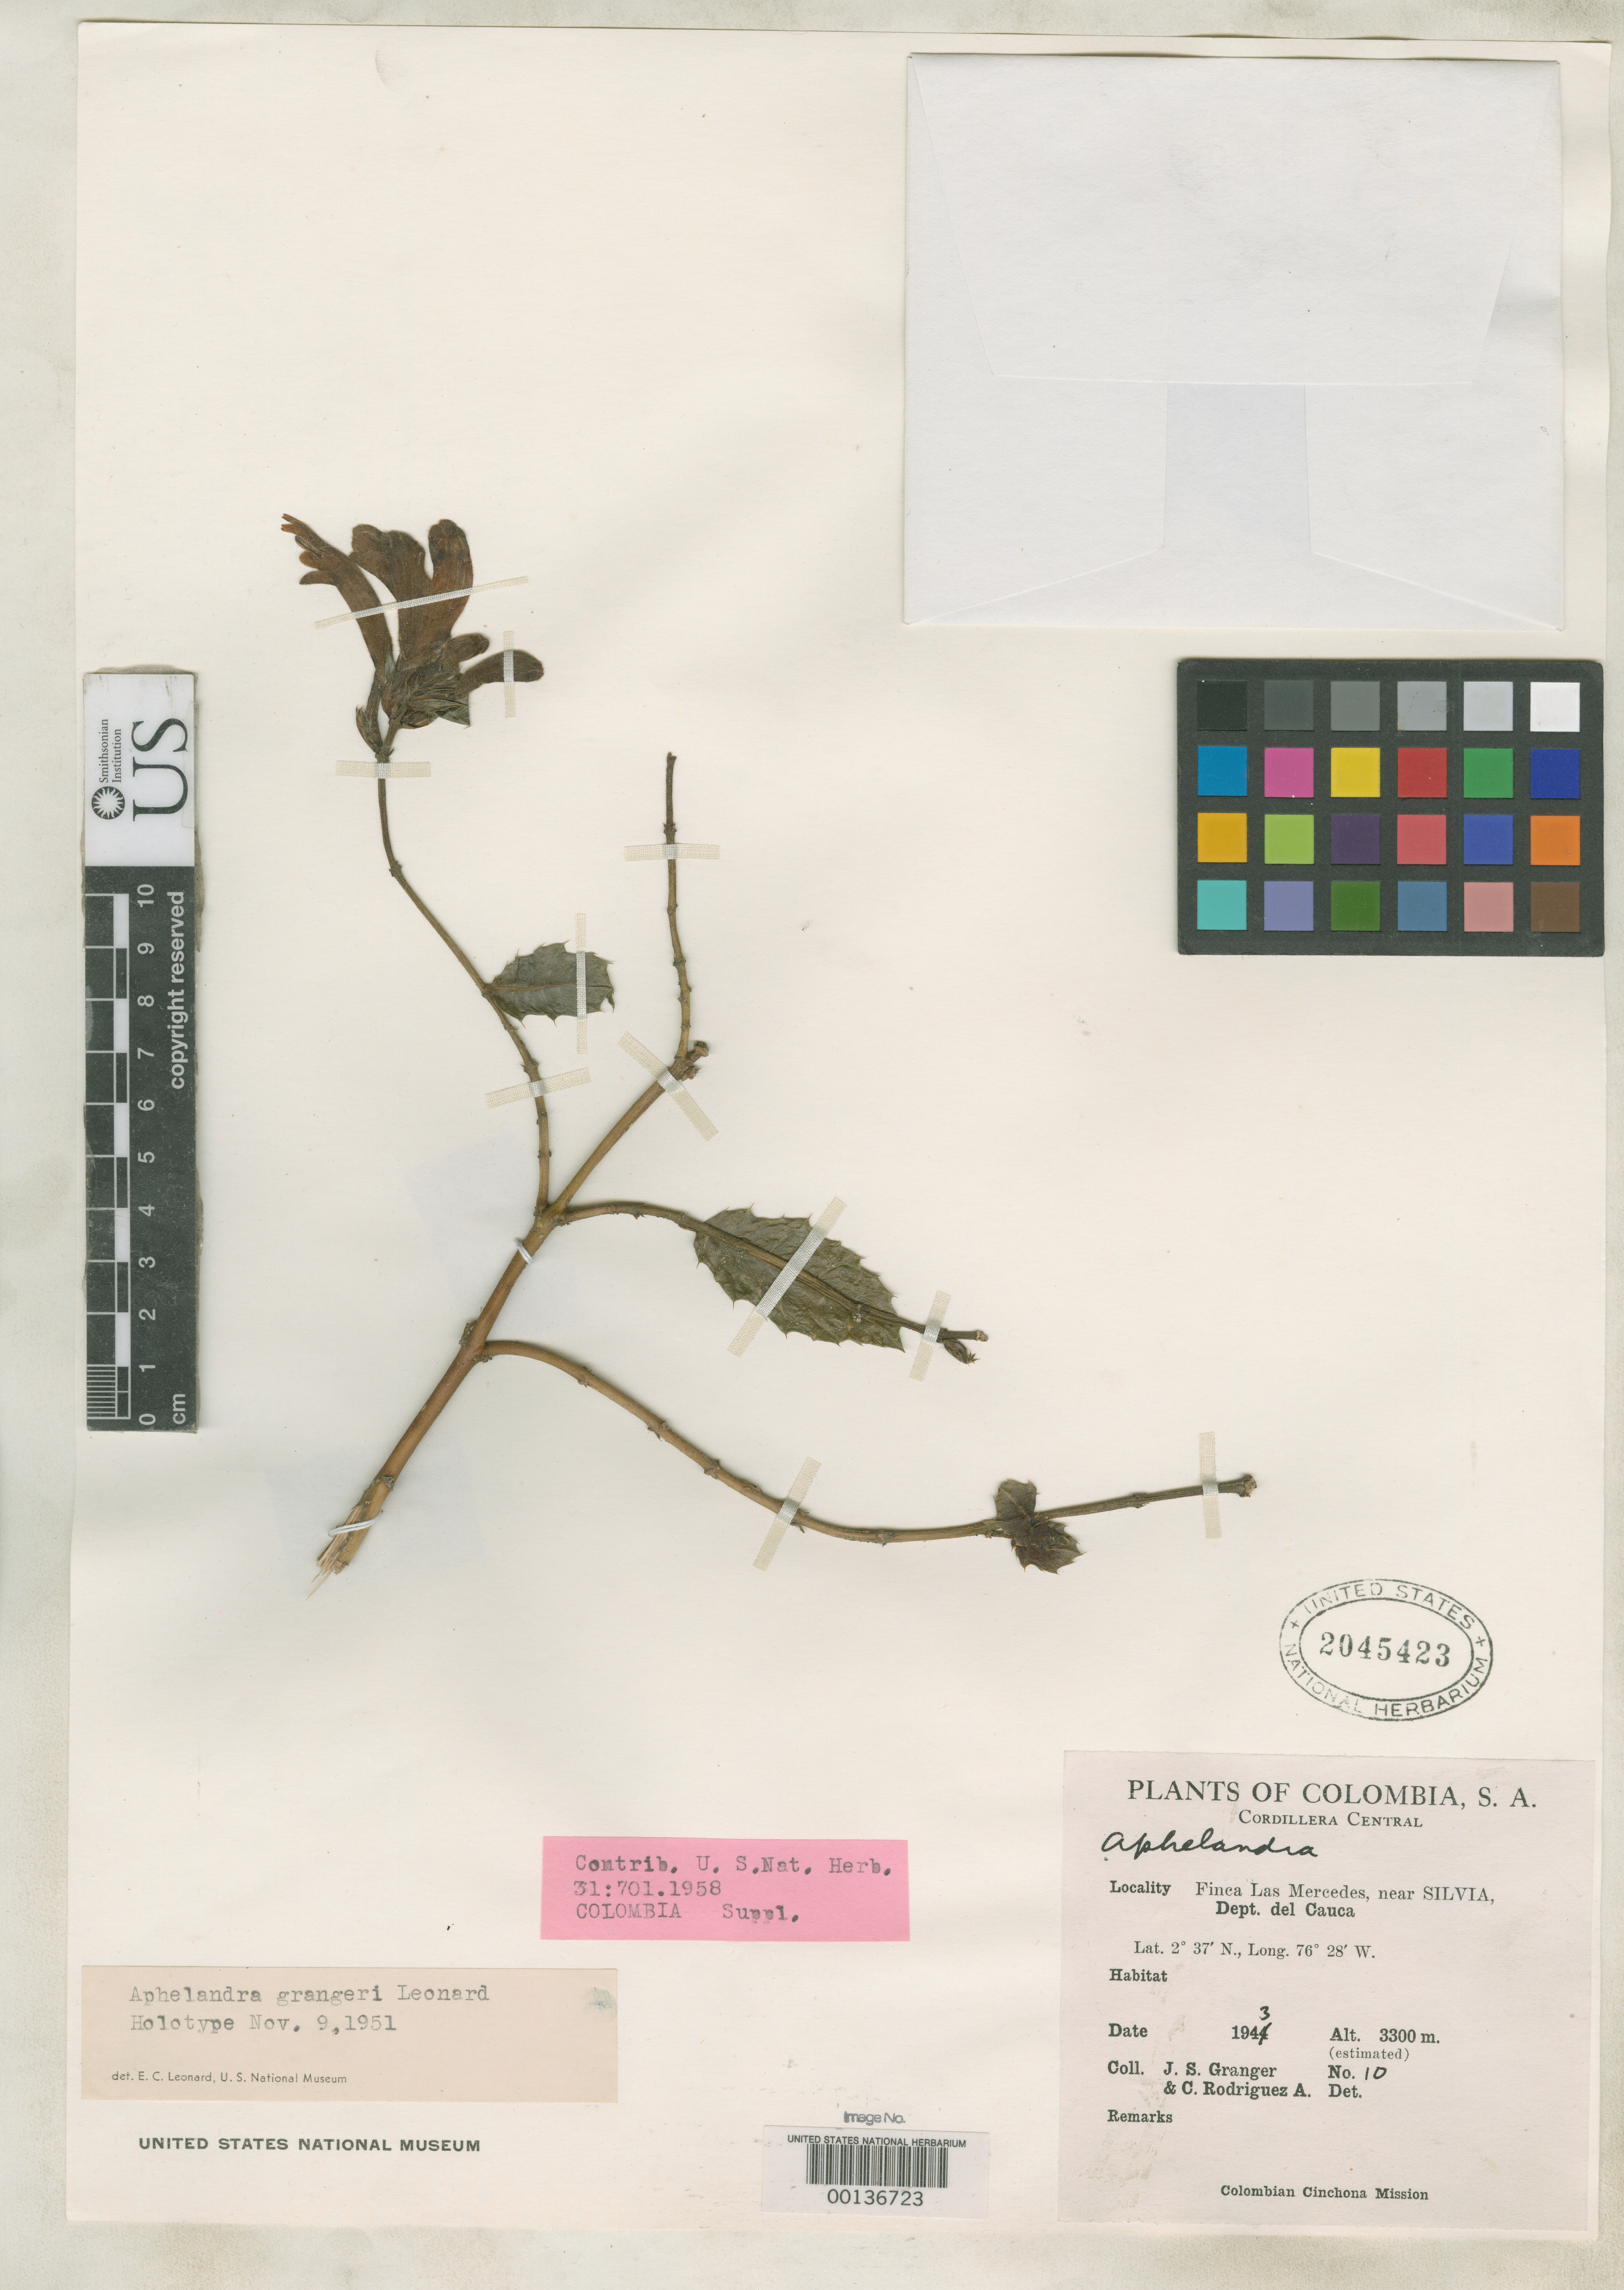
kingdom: Plantae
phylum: Tracheophyta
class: Magnoliopsida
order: Lamiales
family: Acanthaceae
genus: Aphelandra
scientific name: Aphelandra grangeri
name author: Leonard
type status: Holotype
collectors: J. Granger & C. Rodriguez-A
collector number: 10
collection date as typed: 1943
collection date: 1943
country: Colombia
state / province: Cauca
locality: Finca Las Mercedes near Silvia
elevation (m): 3300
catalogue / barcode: US 2045423